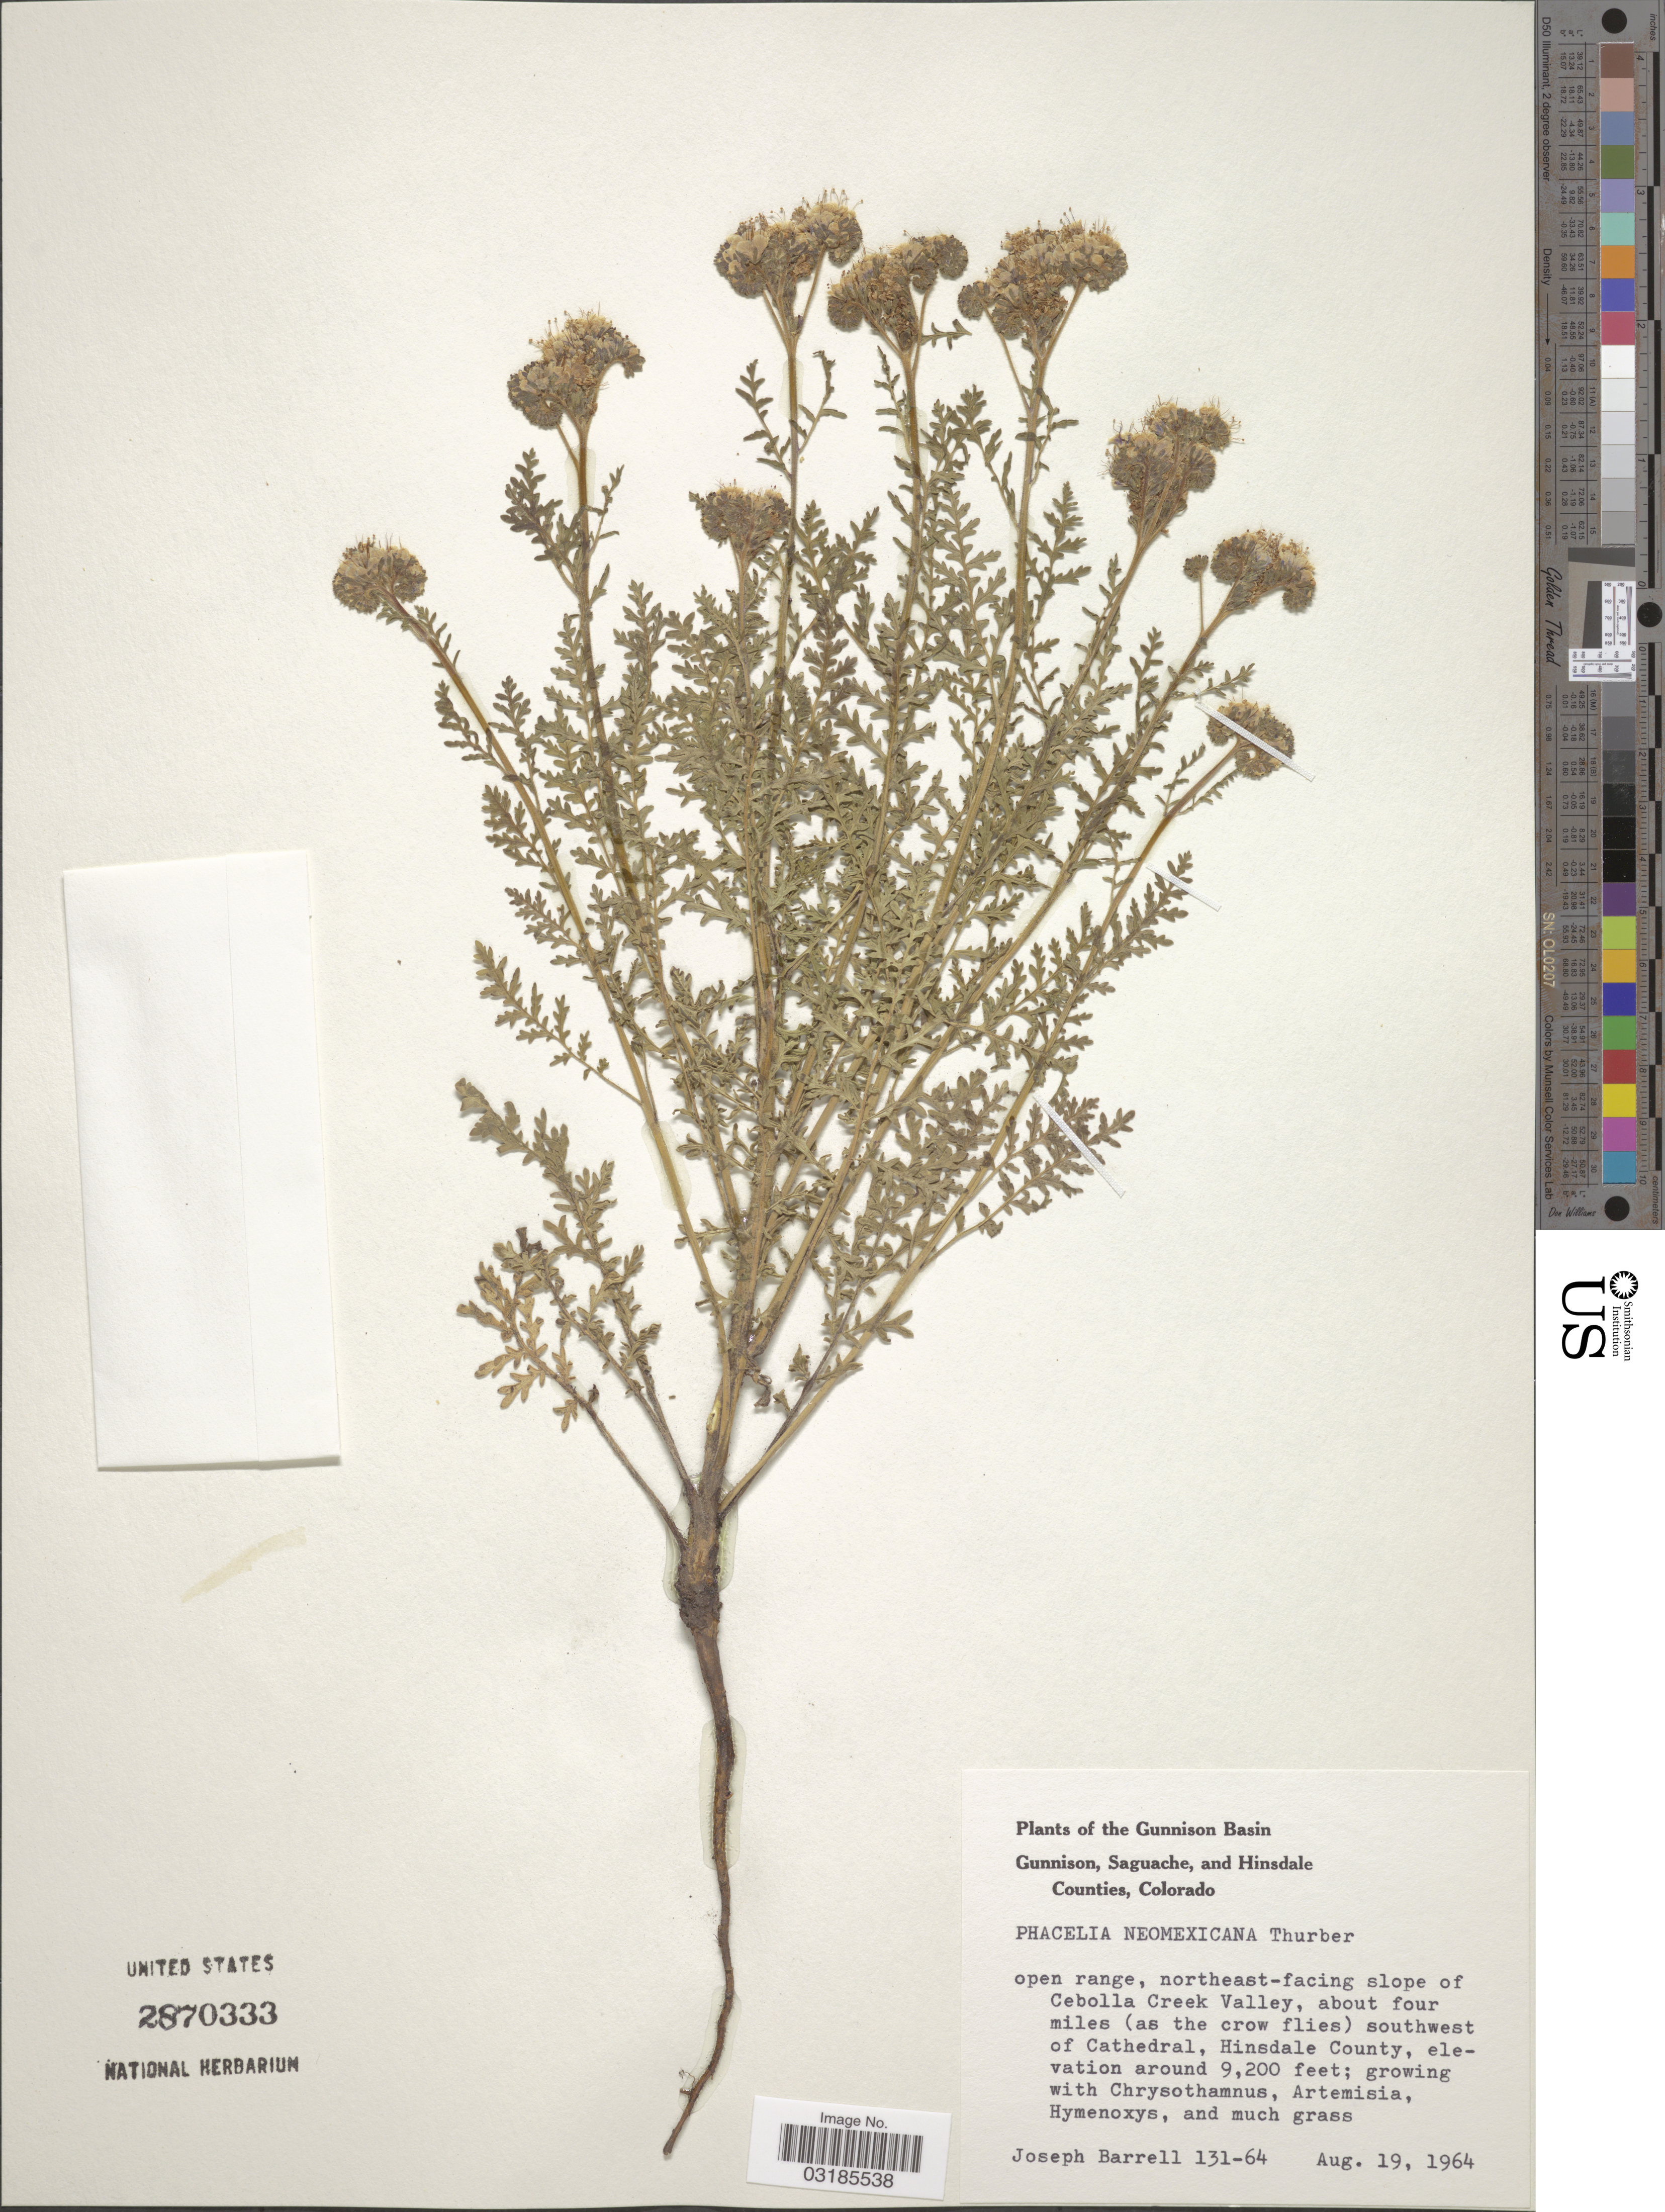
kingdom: Plantae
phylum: Tracheophyta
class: Magnoliopsida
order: Boraginales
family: Hydrophyllaceae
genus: Phacelia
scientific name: Phacelia neomexicana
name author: Thurb. ex Torr.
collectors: J. Barrell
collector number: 131-64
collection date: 1964-08-19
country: United States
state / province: Colorado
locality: The Gunnison Basin, Gunnison, Saguache, and Hinsdale Counties, open range, northeast-facing slope of Cebolla Creek Valley, about four miles (as the crow files) southwest of Cathedral, Hinsdale County.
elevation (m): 2804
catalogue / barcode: US 2870333